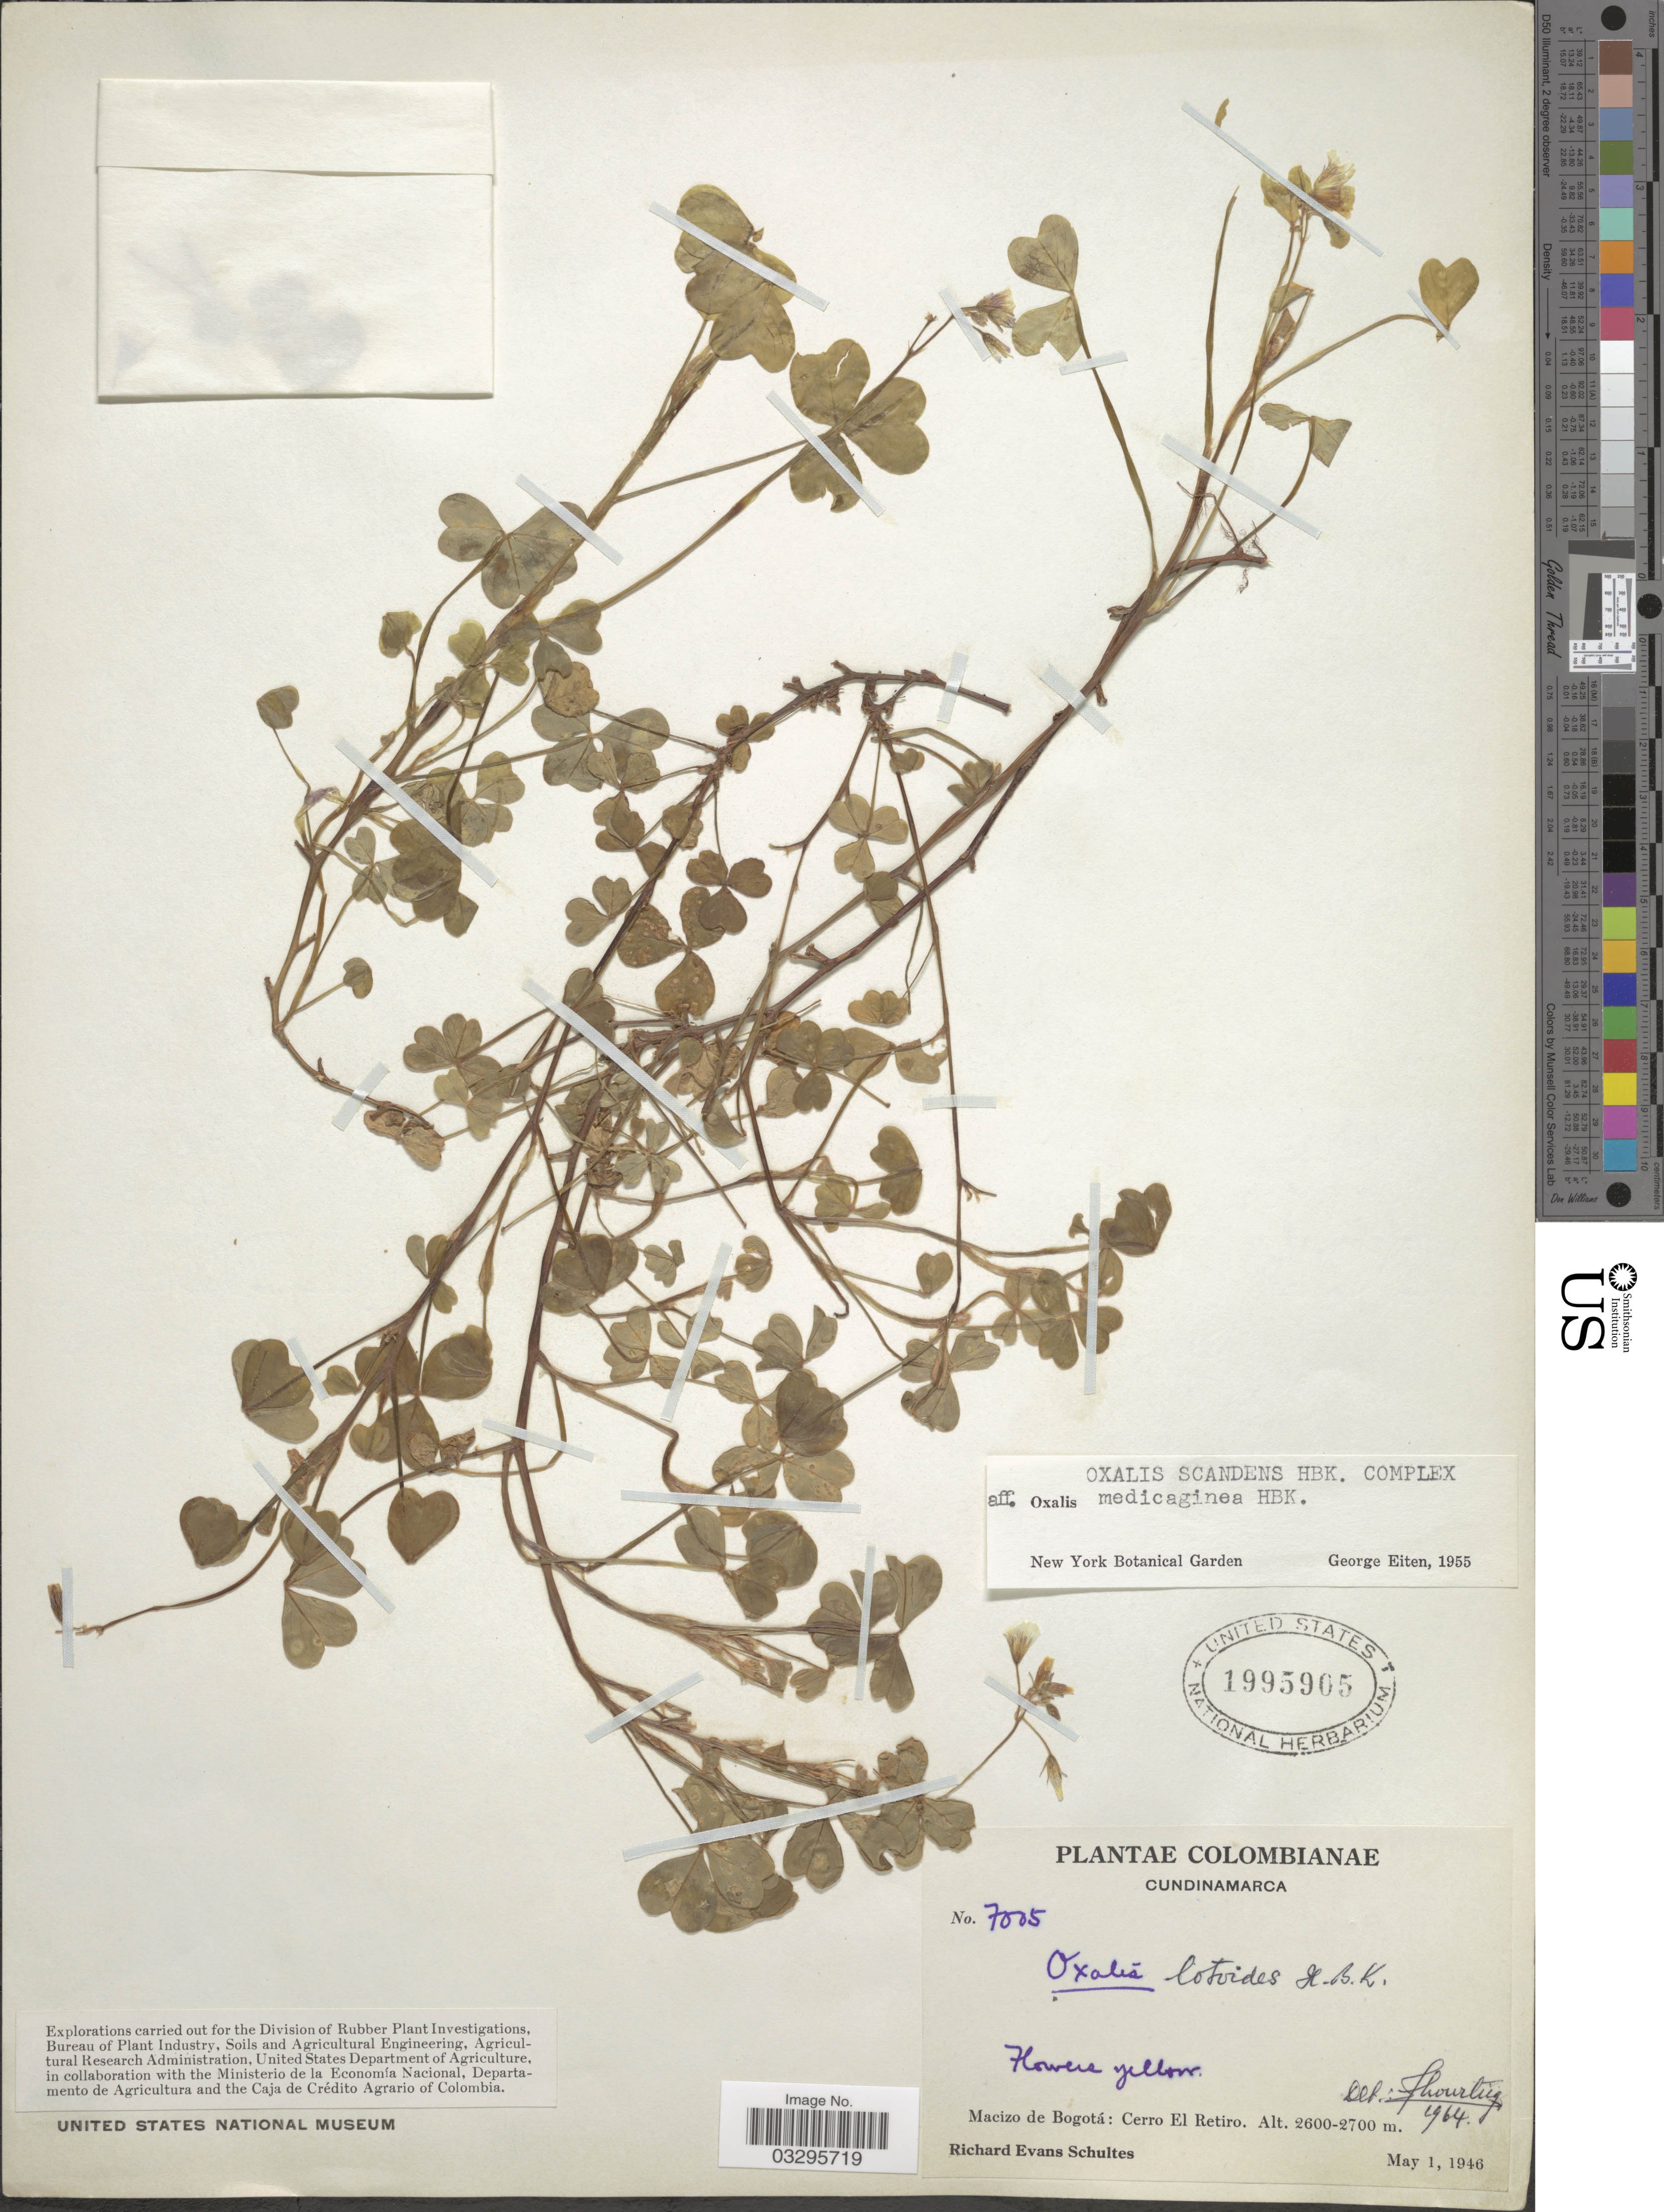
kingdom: Plantae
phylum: Tracheophyta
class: Magnoliopsida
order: Oxalidales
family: Oxalidaceae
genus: Oxalis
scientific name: Oxalis lotoides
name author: Kunth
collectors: R. E. Schultes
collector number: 7005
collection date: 1946-05-01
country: Colombia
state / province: Cundinamarca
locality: Macizo de Bogotá: Cerro El Retiro.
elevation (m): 2600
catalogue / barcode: US 1995905